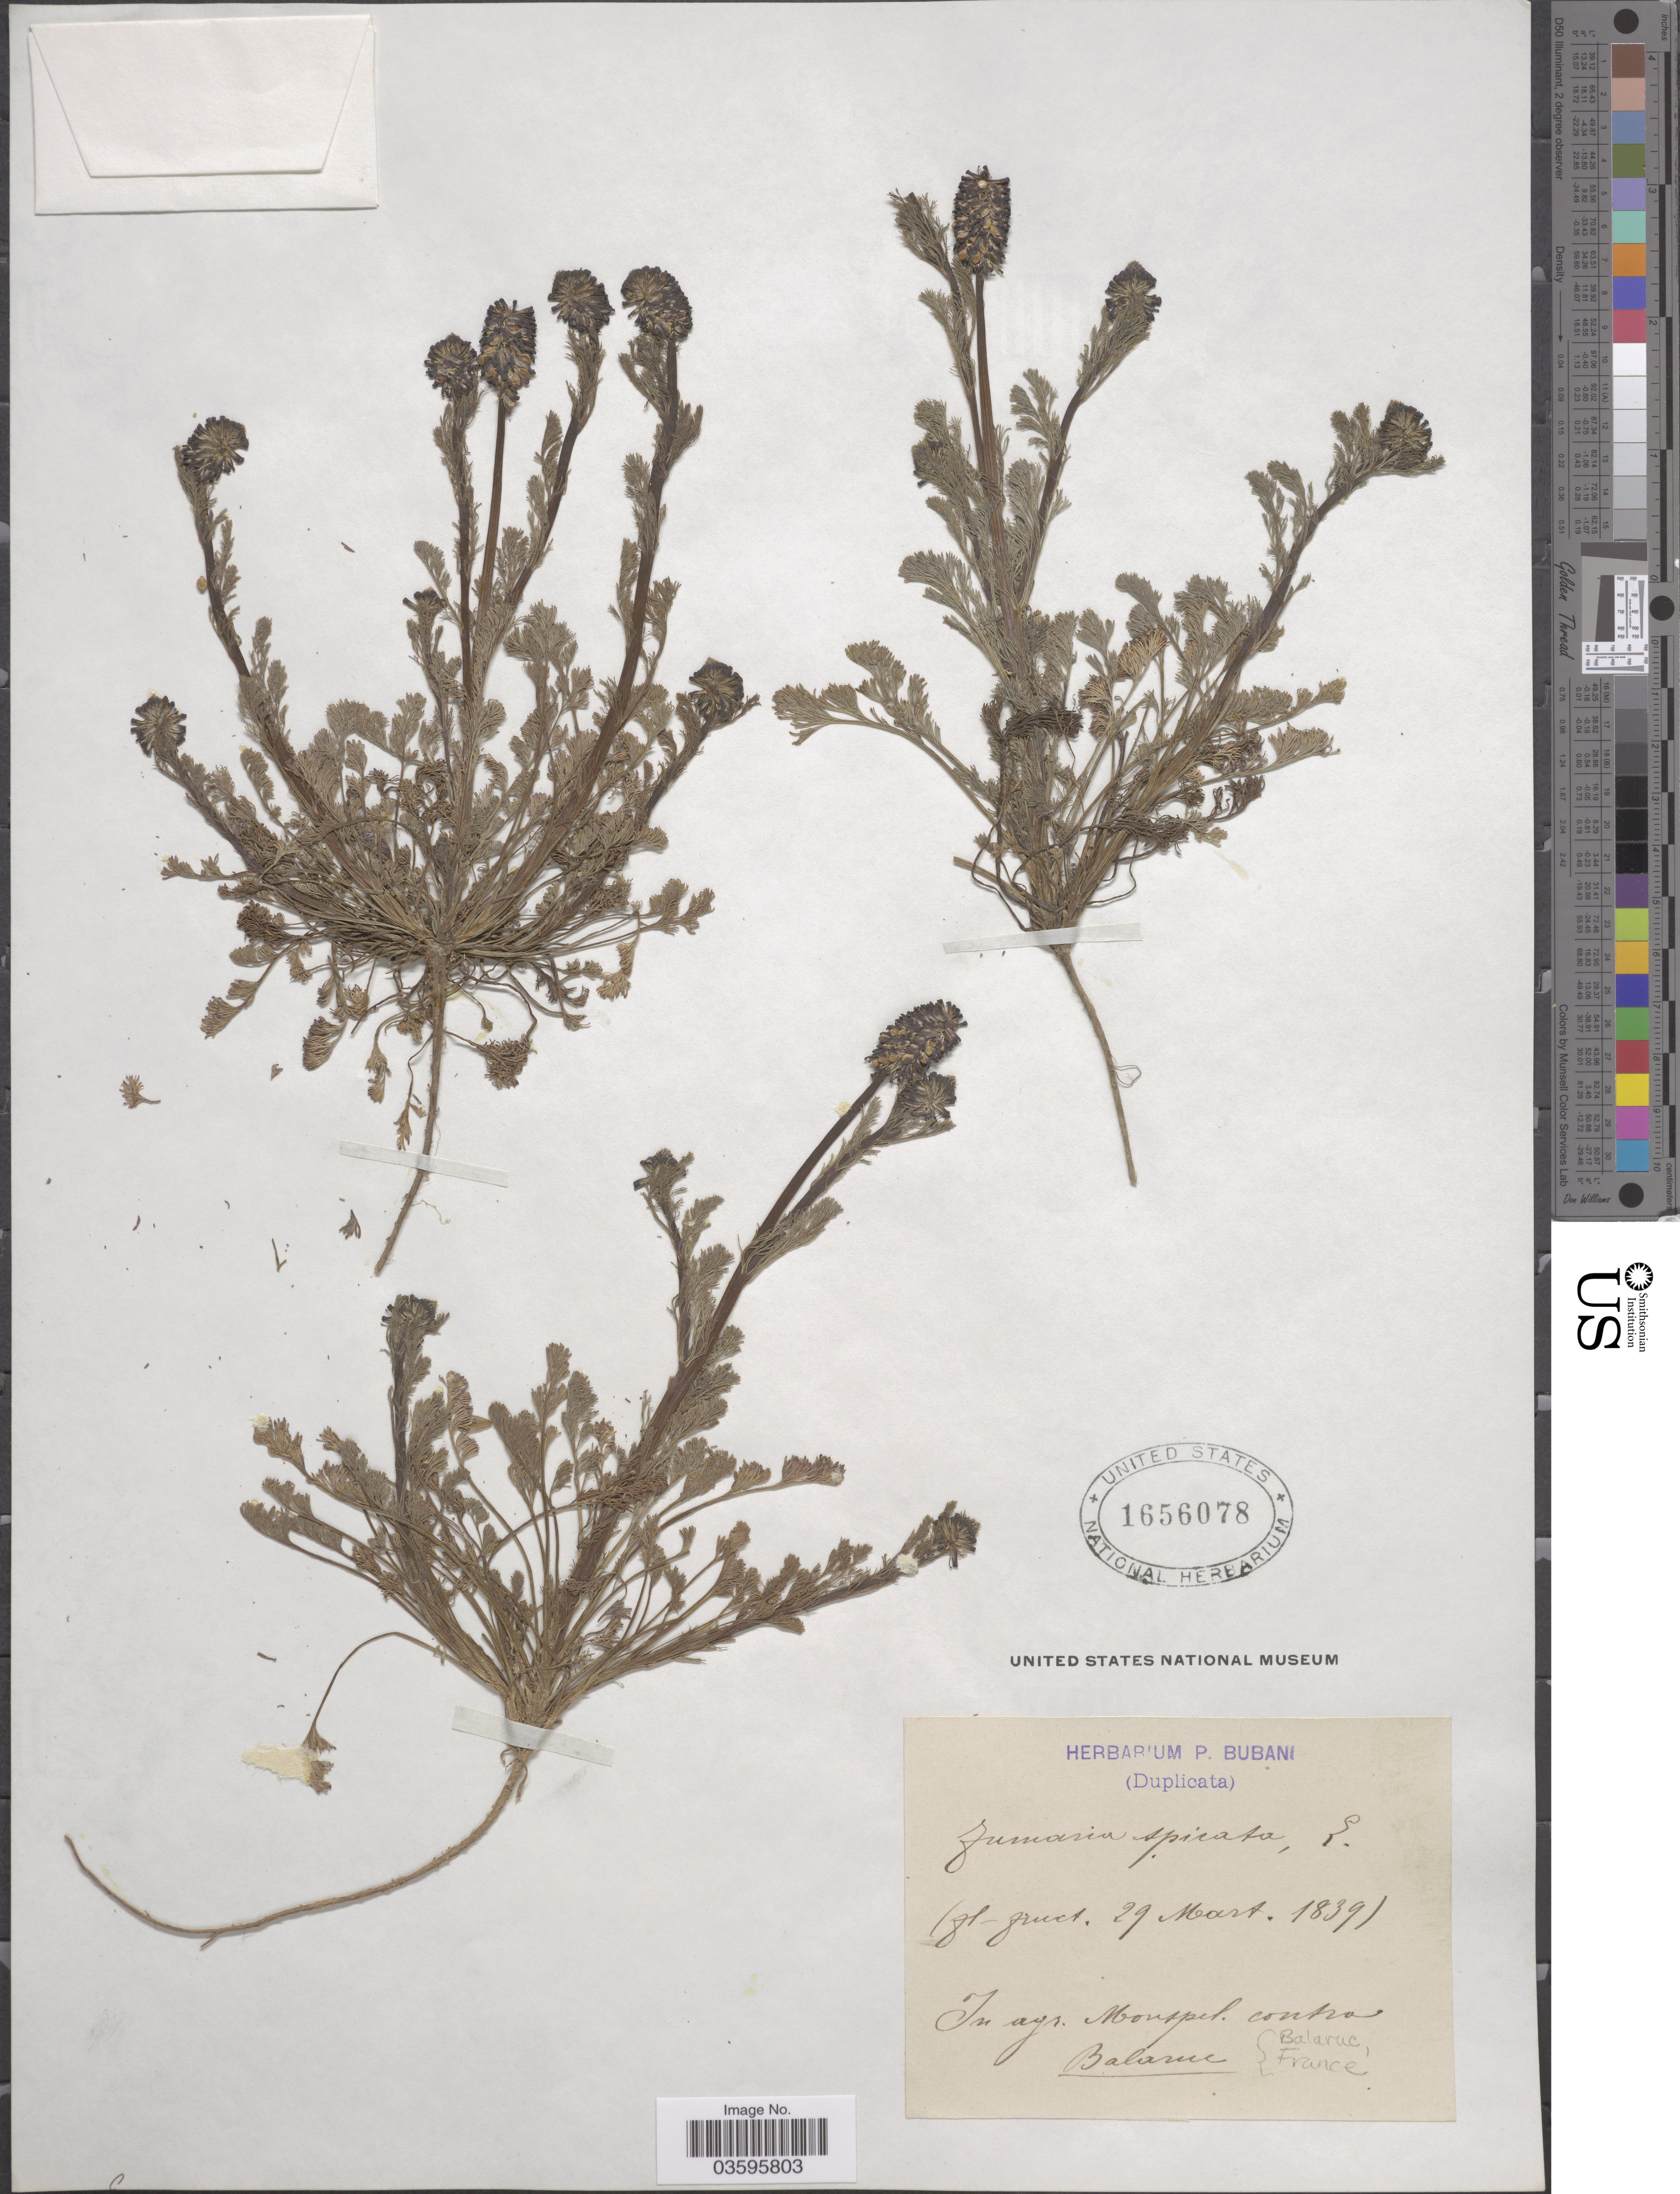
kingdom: Plantae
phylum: Tracheophyta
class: Magnoliopsida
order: Ranunculales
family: Papaveraceae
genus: Platycapnos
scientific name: Platycapnos spicatus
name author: (L.) Bernh.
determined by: Strong, M. T., (US), Smithsonian Institution - National Museum of Natural History (UNITED STATES)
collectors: ex herb. P. Bubani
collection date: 1839-03-29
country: France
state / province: Occitanie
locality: In agr. Monspel. contra Balarac.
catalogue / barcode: US 1656078